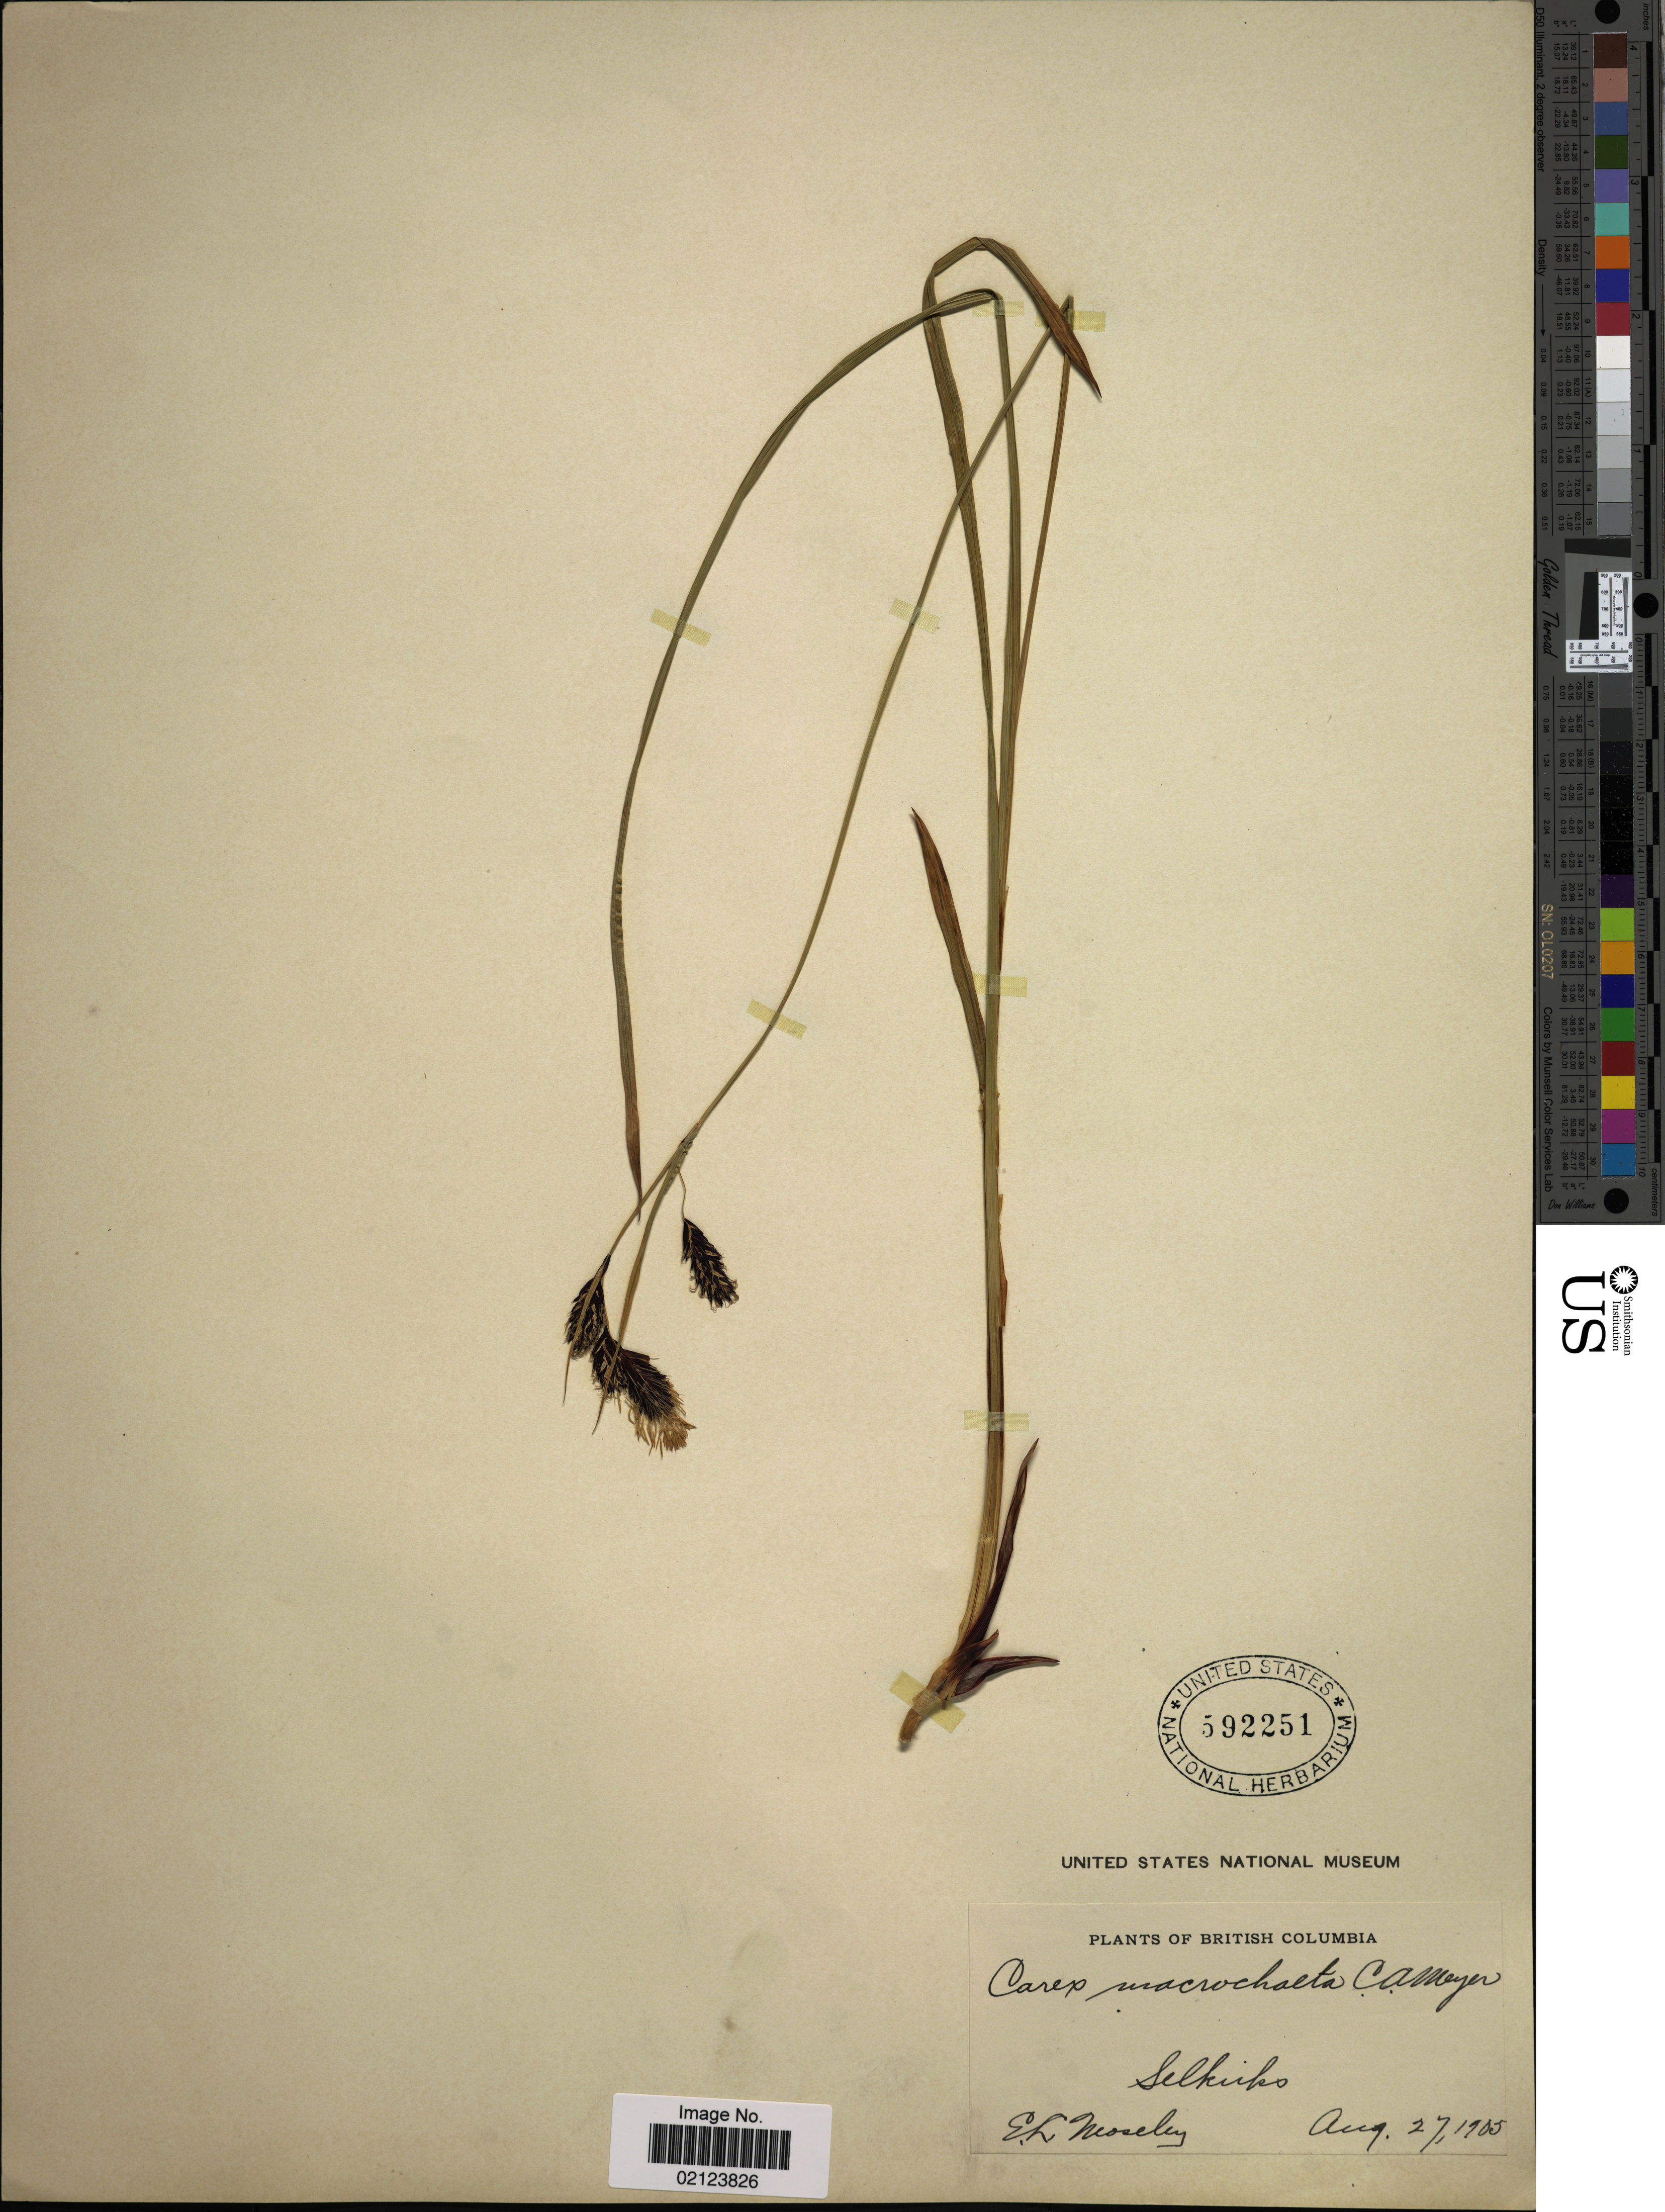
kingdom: Plantae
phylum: Tracheophyta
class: Liliopsida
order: Poales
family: Cyperaceae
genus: Carex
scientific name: Carex macrochaeta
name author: C.A. Mey.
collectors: E. Moseley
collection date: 1905-08-27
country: Canada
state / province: British Columbia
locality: Selkirks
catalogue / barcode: US 592251